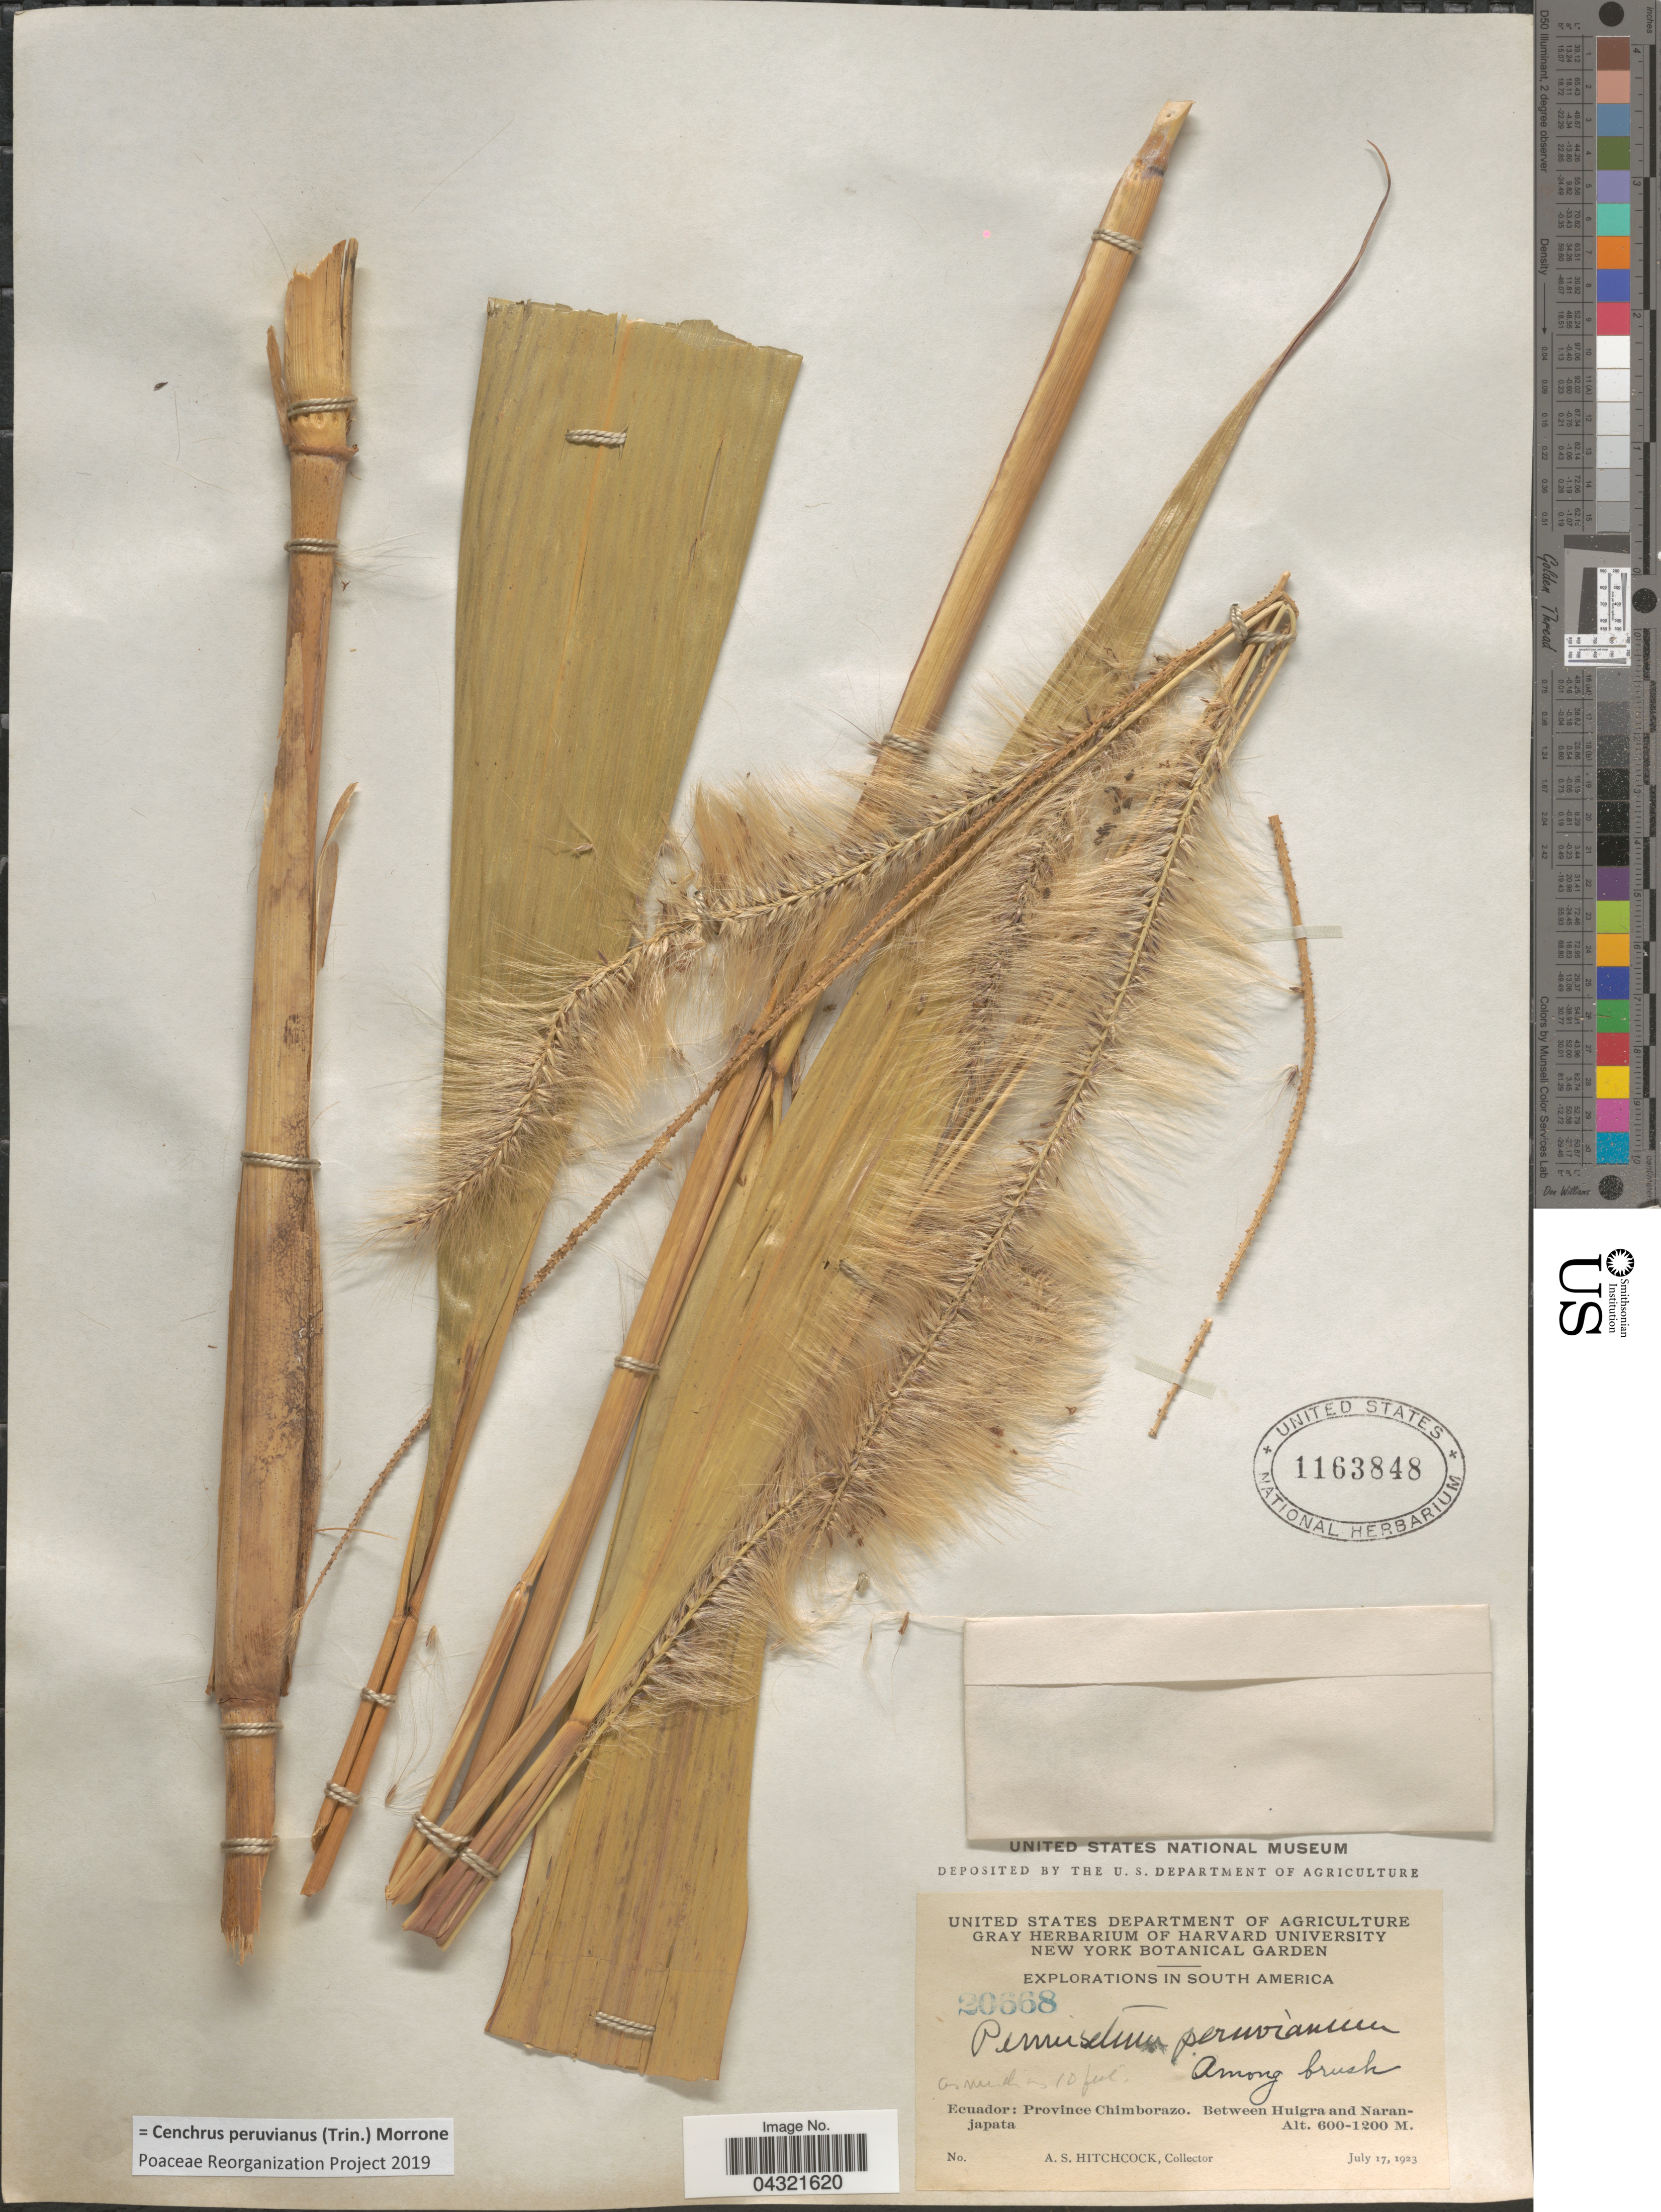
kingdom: Plantae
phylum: Tracheophyta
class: Liliopsida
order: Poales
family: Poaceae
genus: Cenchrus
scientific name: Cenchrus peruvianus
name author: (Trin.) Morrone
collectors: A. S. Hitchcock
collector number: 20668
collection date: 1923-07-17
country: Ecuador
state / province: Chimborazo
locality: Explorations in South America. Between Huigra and Naranjapata.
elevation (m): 600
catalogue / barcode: US 1163848